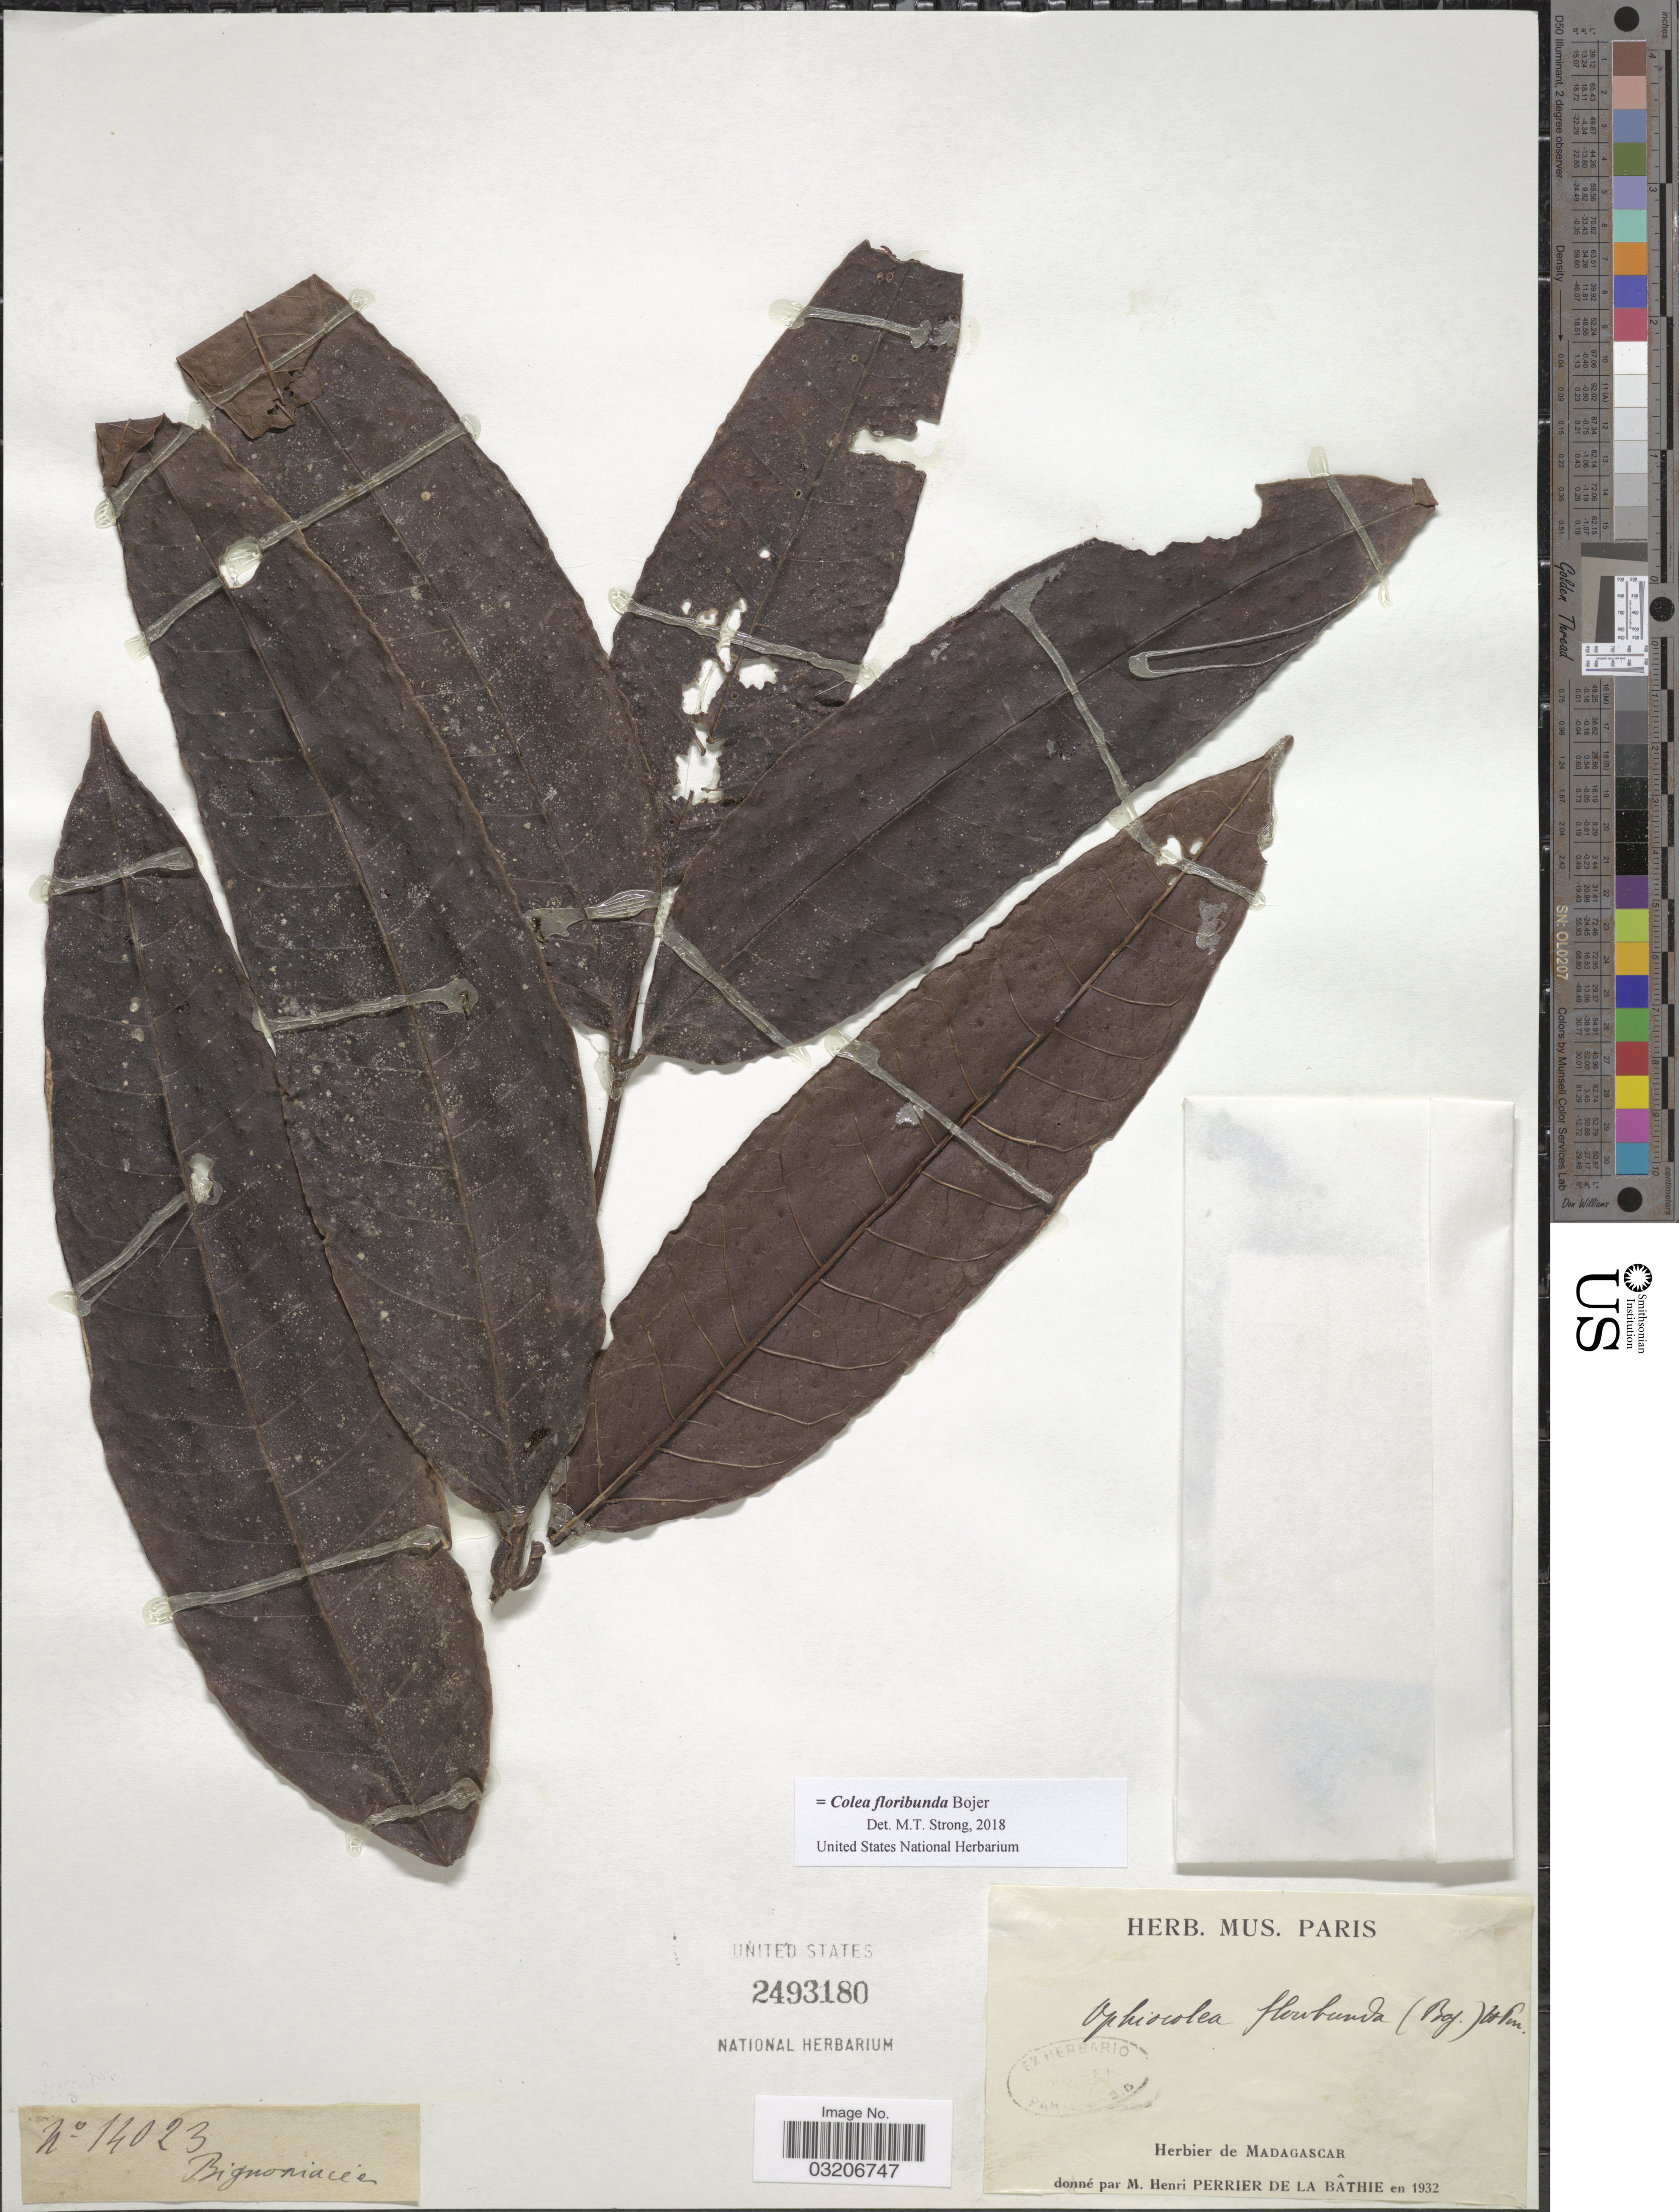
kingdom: Plantae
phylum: Tracheophyta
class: Magnoliopsida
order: Lamiales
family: Bignoniaceae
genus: Colea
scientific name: Colea floribunda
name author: Bojer ex Lindl.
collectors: ex herb. Mus. Paris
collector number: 14023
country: Madagascar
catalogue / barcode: US 2493180